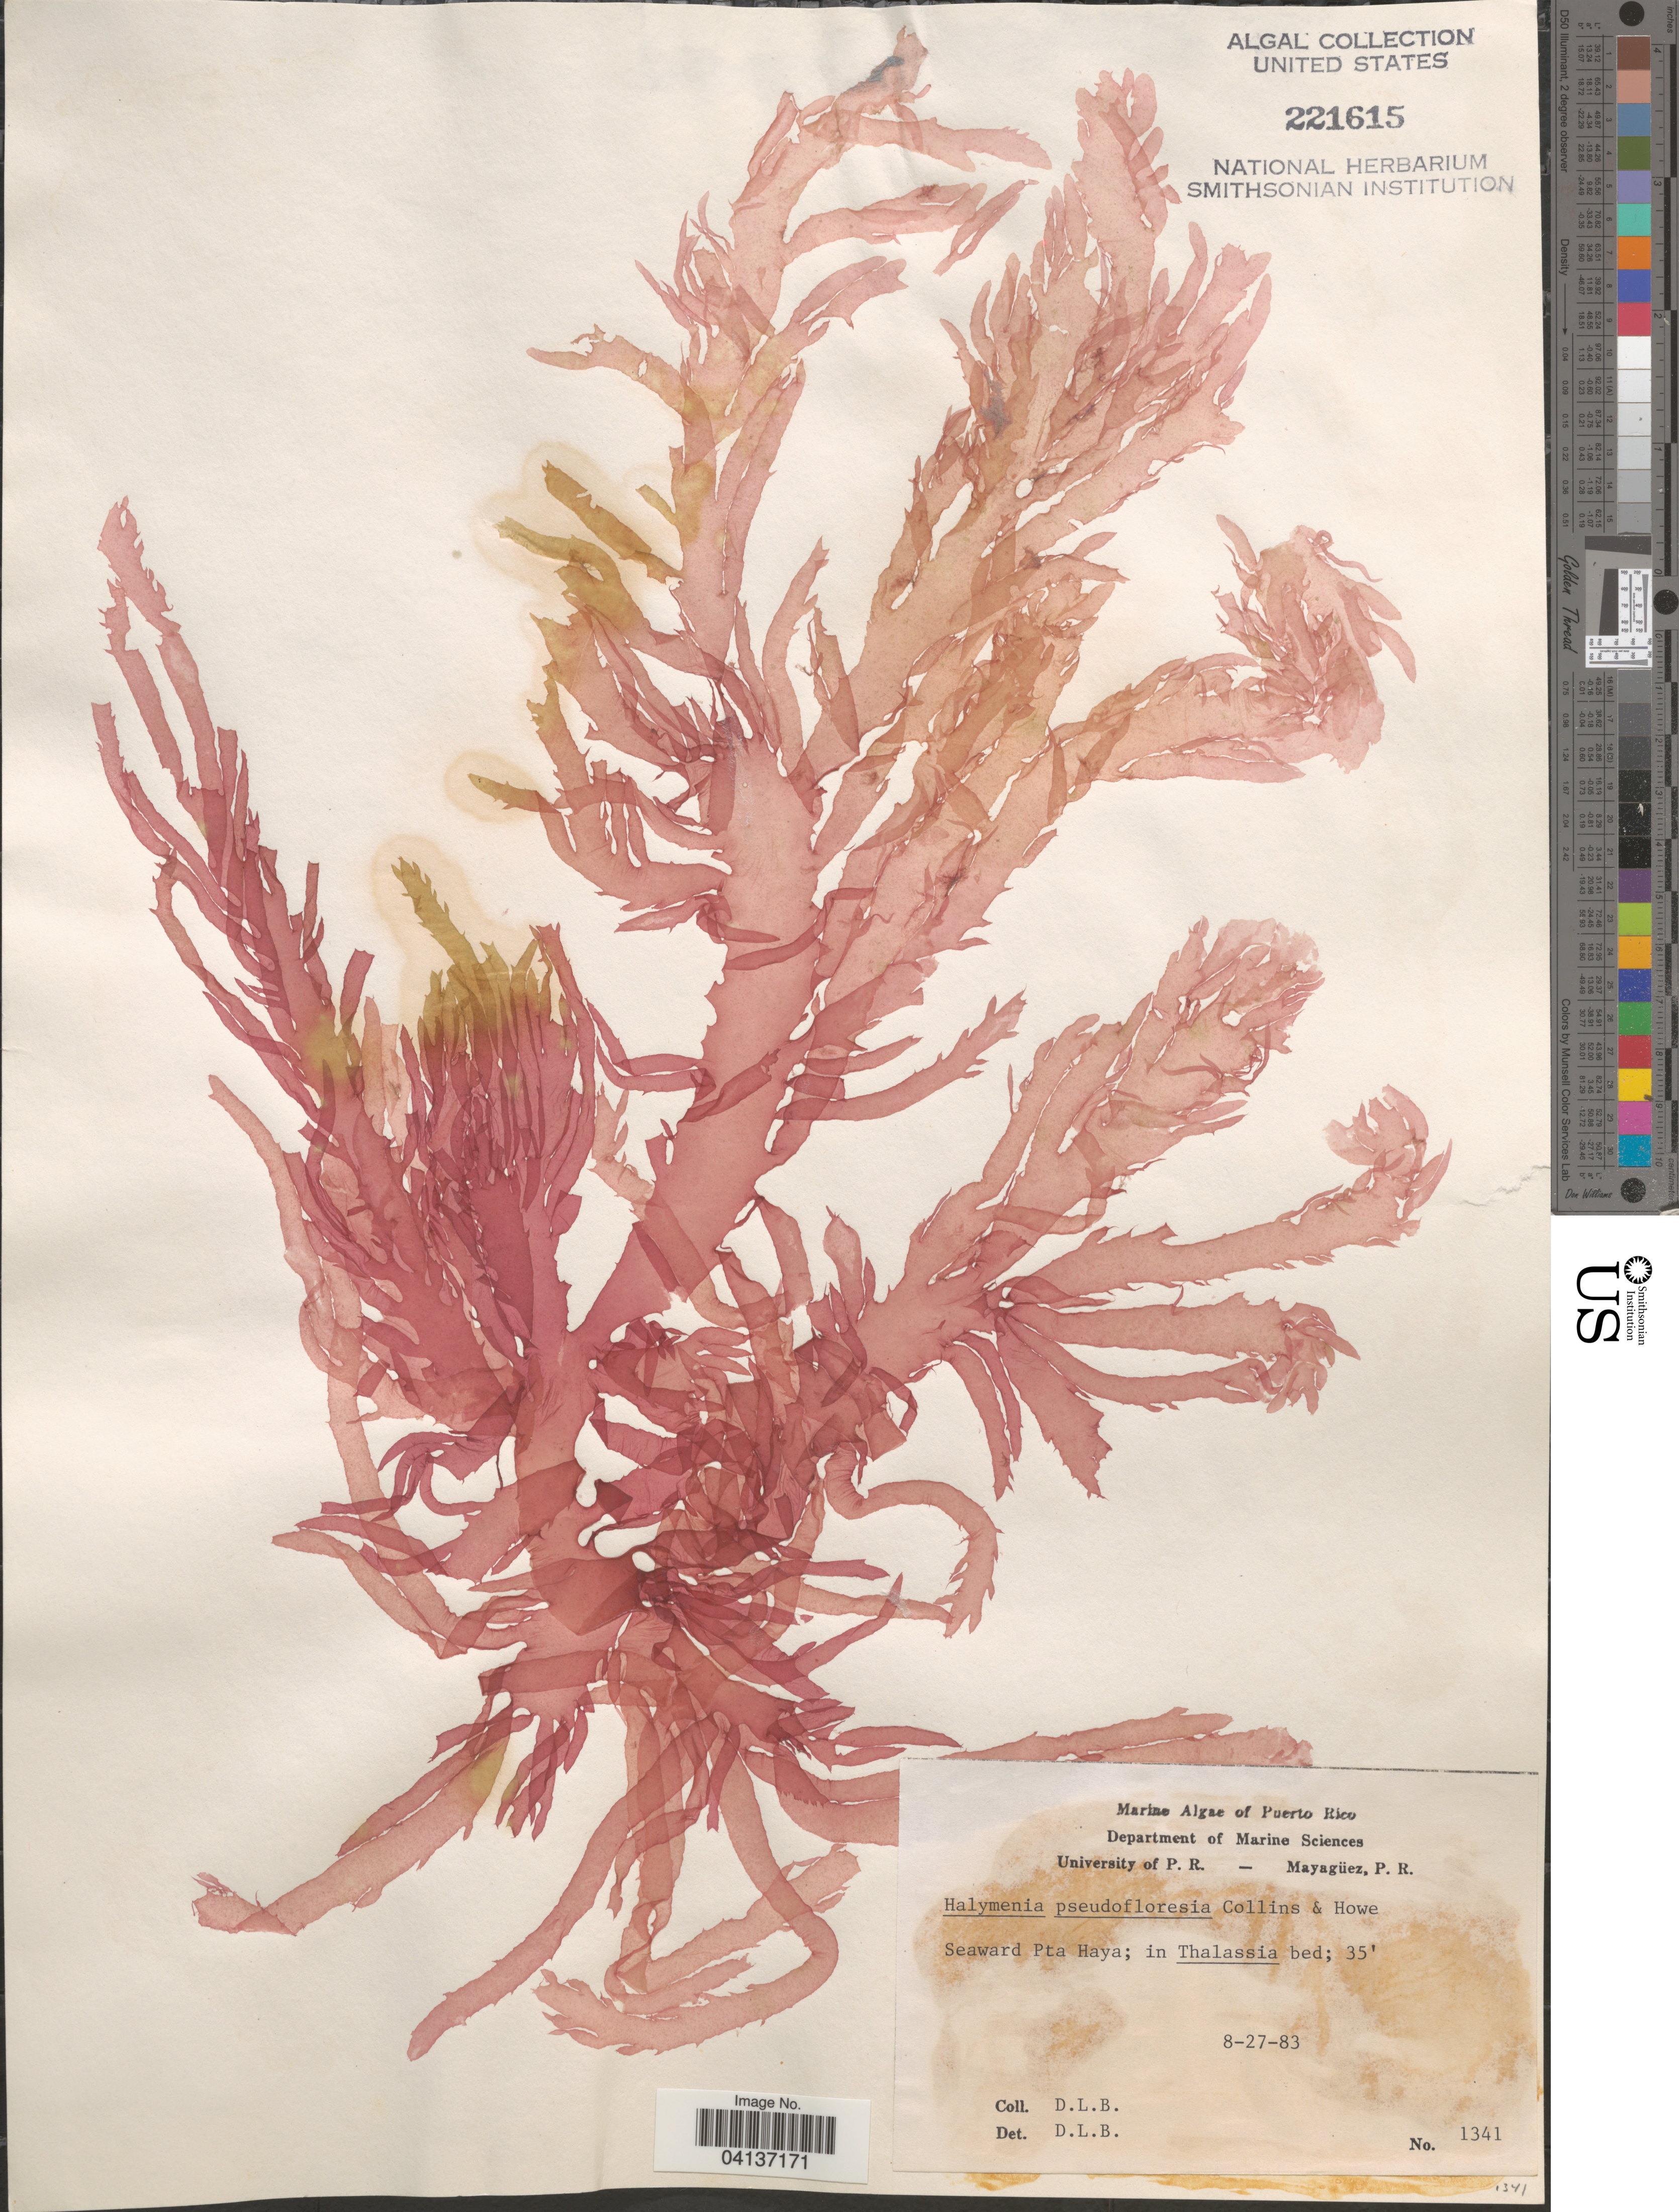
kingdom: Plantae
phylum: Rhodophyta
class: Florideophyceae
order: Halymeniales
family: Halymeniaceae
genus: Halymenia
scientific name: Halymenia pseudofloresia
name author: Collins & M. Howe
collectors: D. L. B.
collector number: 1341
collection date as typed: Transcribed d/m/y: 27/8/83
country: Puerto Rico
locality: Seaward Pta Haya.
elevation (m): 11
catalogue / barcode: US 221615